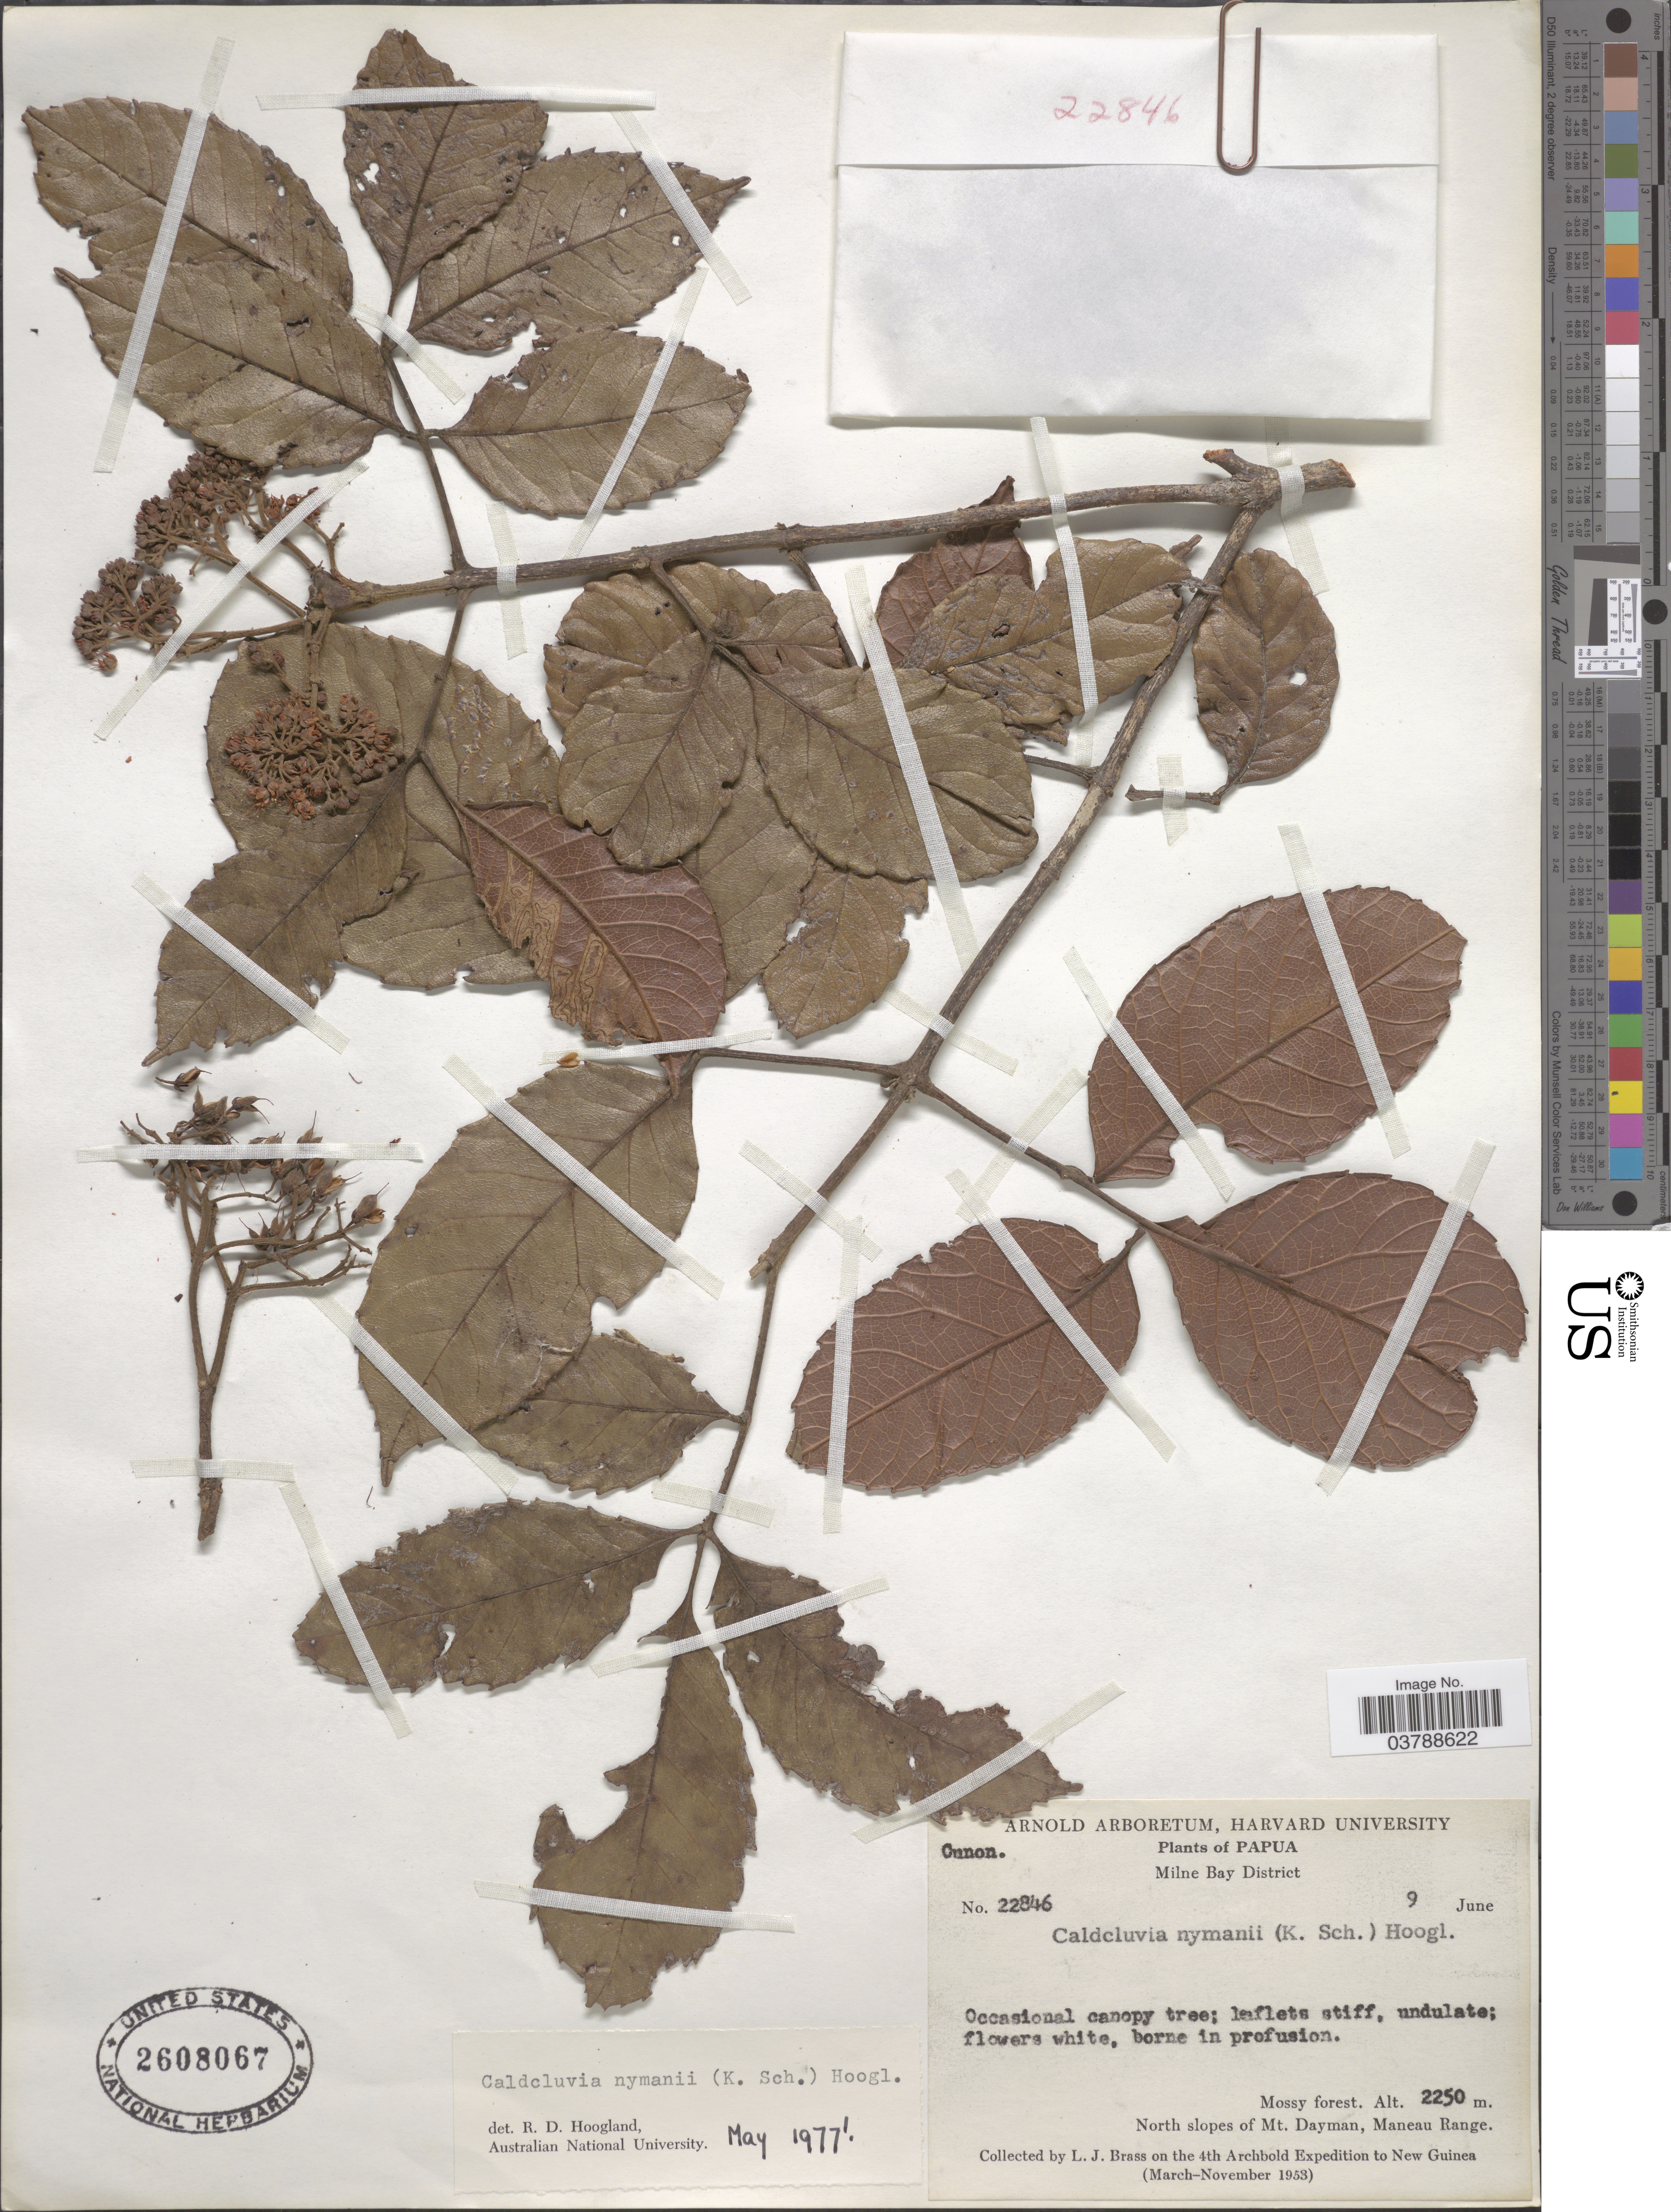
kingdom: Plantae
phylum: Tracheophyta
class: Magnoliopsida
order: Oxalidales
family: Cunoniaceae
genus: Opocunonia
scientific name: Opocunonia nymanii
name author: (K. Schum.) Schltr.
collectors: L. J. Brass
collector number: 22846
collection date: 1953-06-09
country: Papua New Guinea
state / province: Milne Bay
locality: Papua. Milne Bay District. North slopes of Mt. Dayman, Maneau Range. New Guinea.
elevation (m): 2250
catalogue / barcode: US 2608067